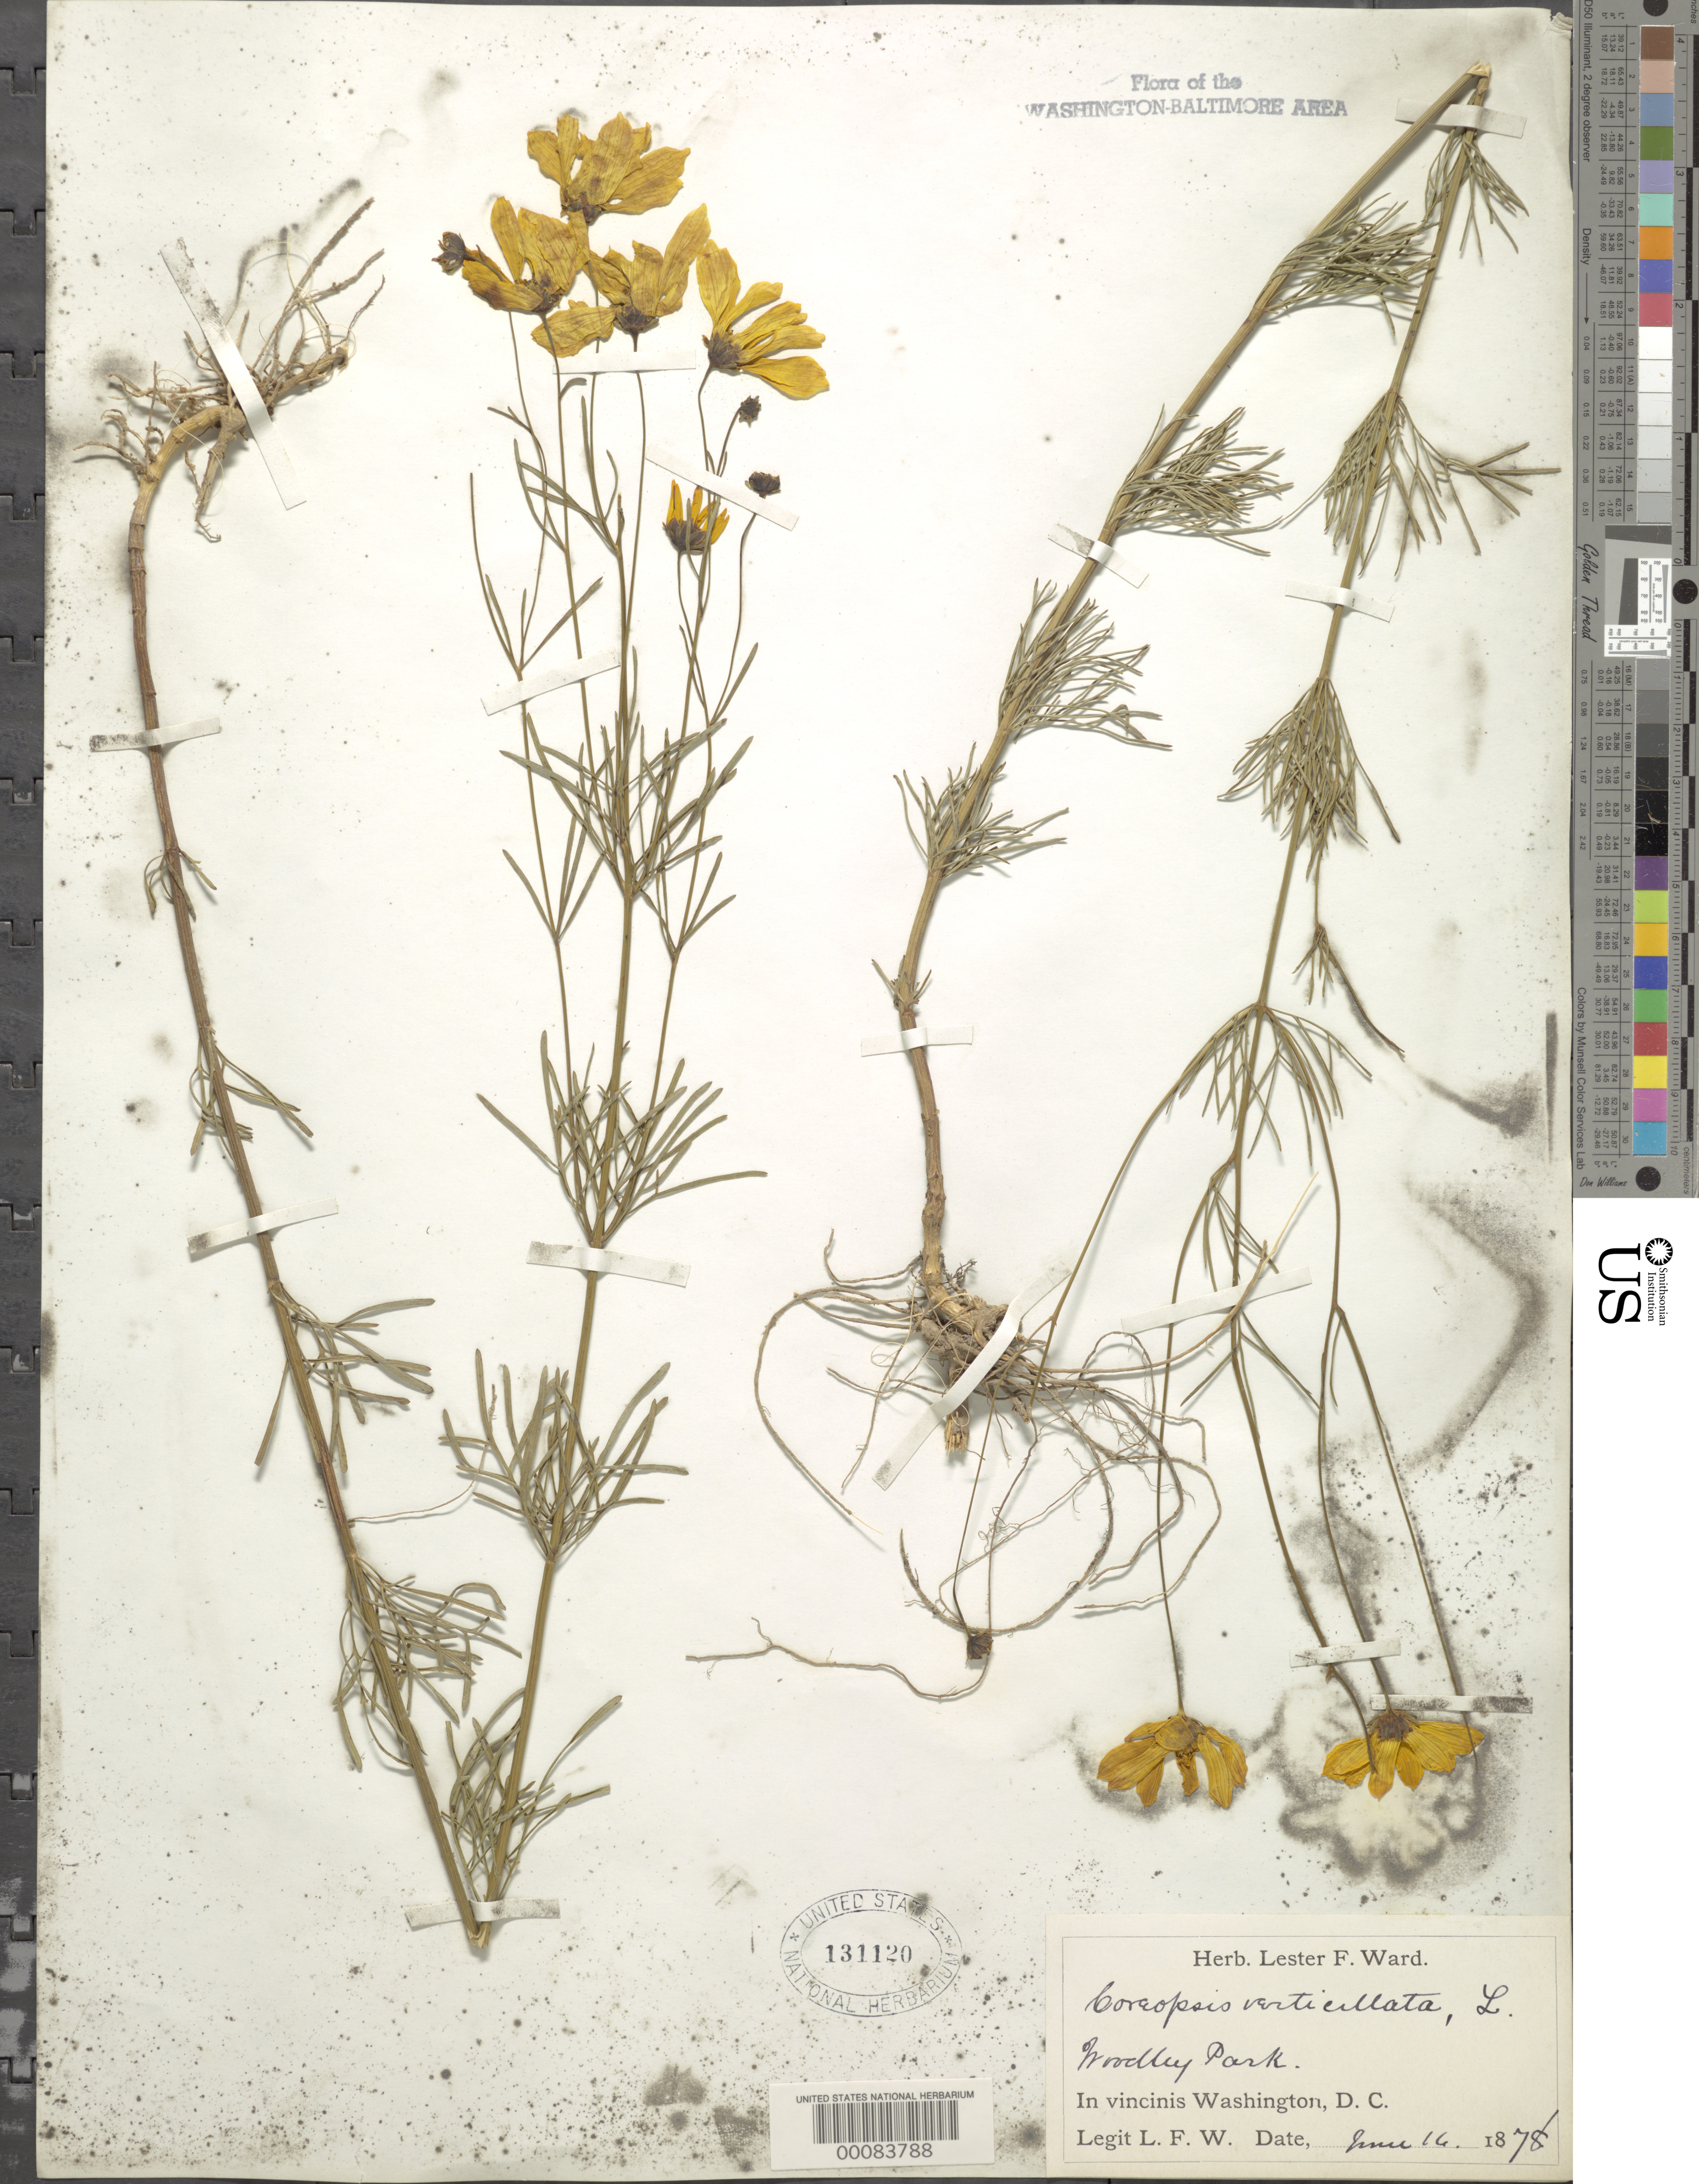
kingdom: Plantae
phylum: Tracheophyta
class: Magnoliopsida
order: Asterales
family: Asteraceae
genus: Coreopsis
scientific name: Coreopsis verticillata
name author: L.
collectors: L. F. Ward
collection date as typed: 16 Jun 1878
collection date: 1878-06-16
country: United States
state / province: District of Columbia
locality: Woodley Park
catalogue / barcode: US 131120